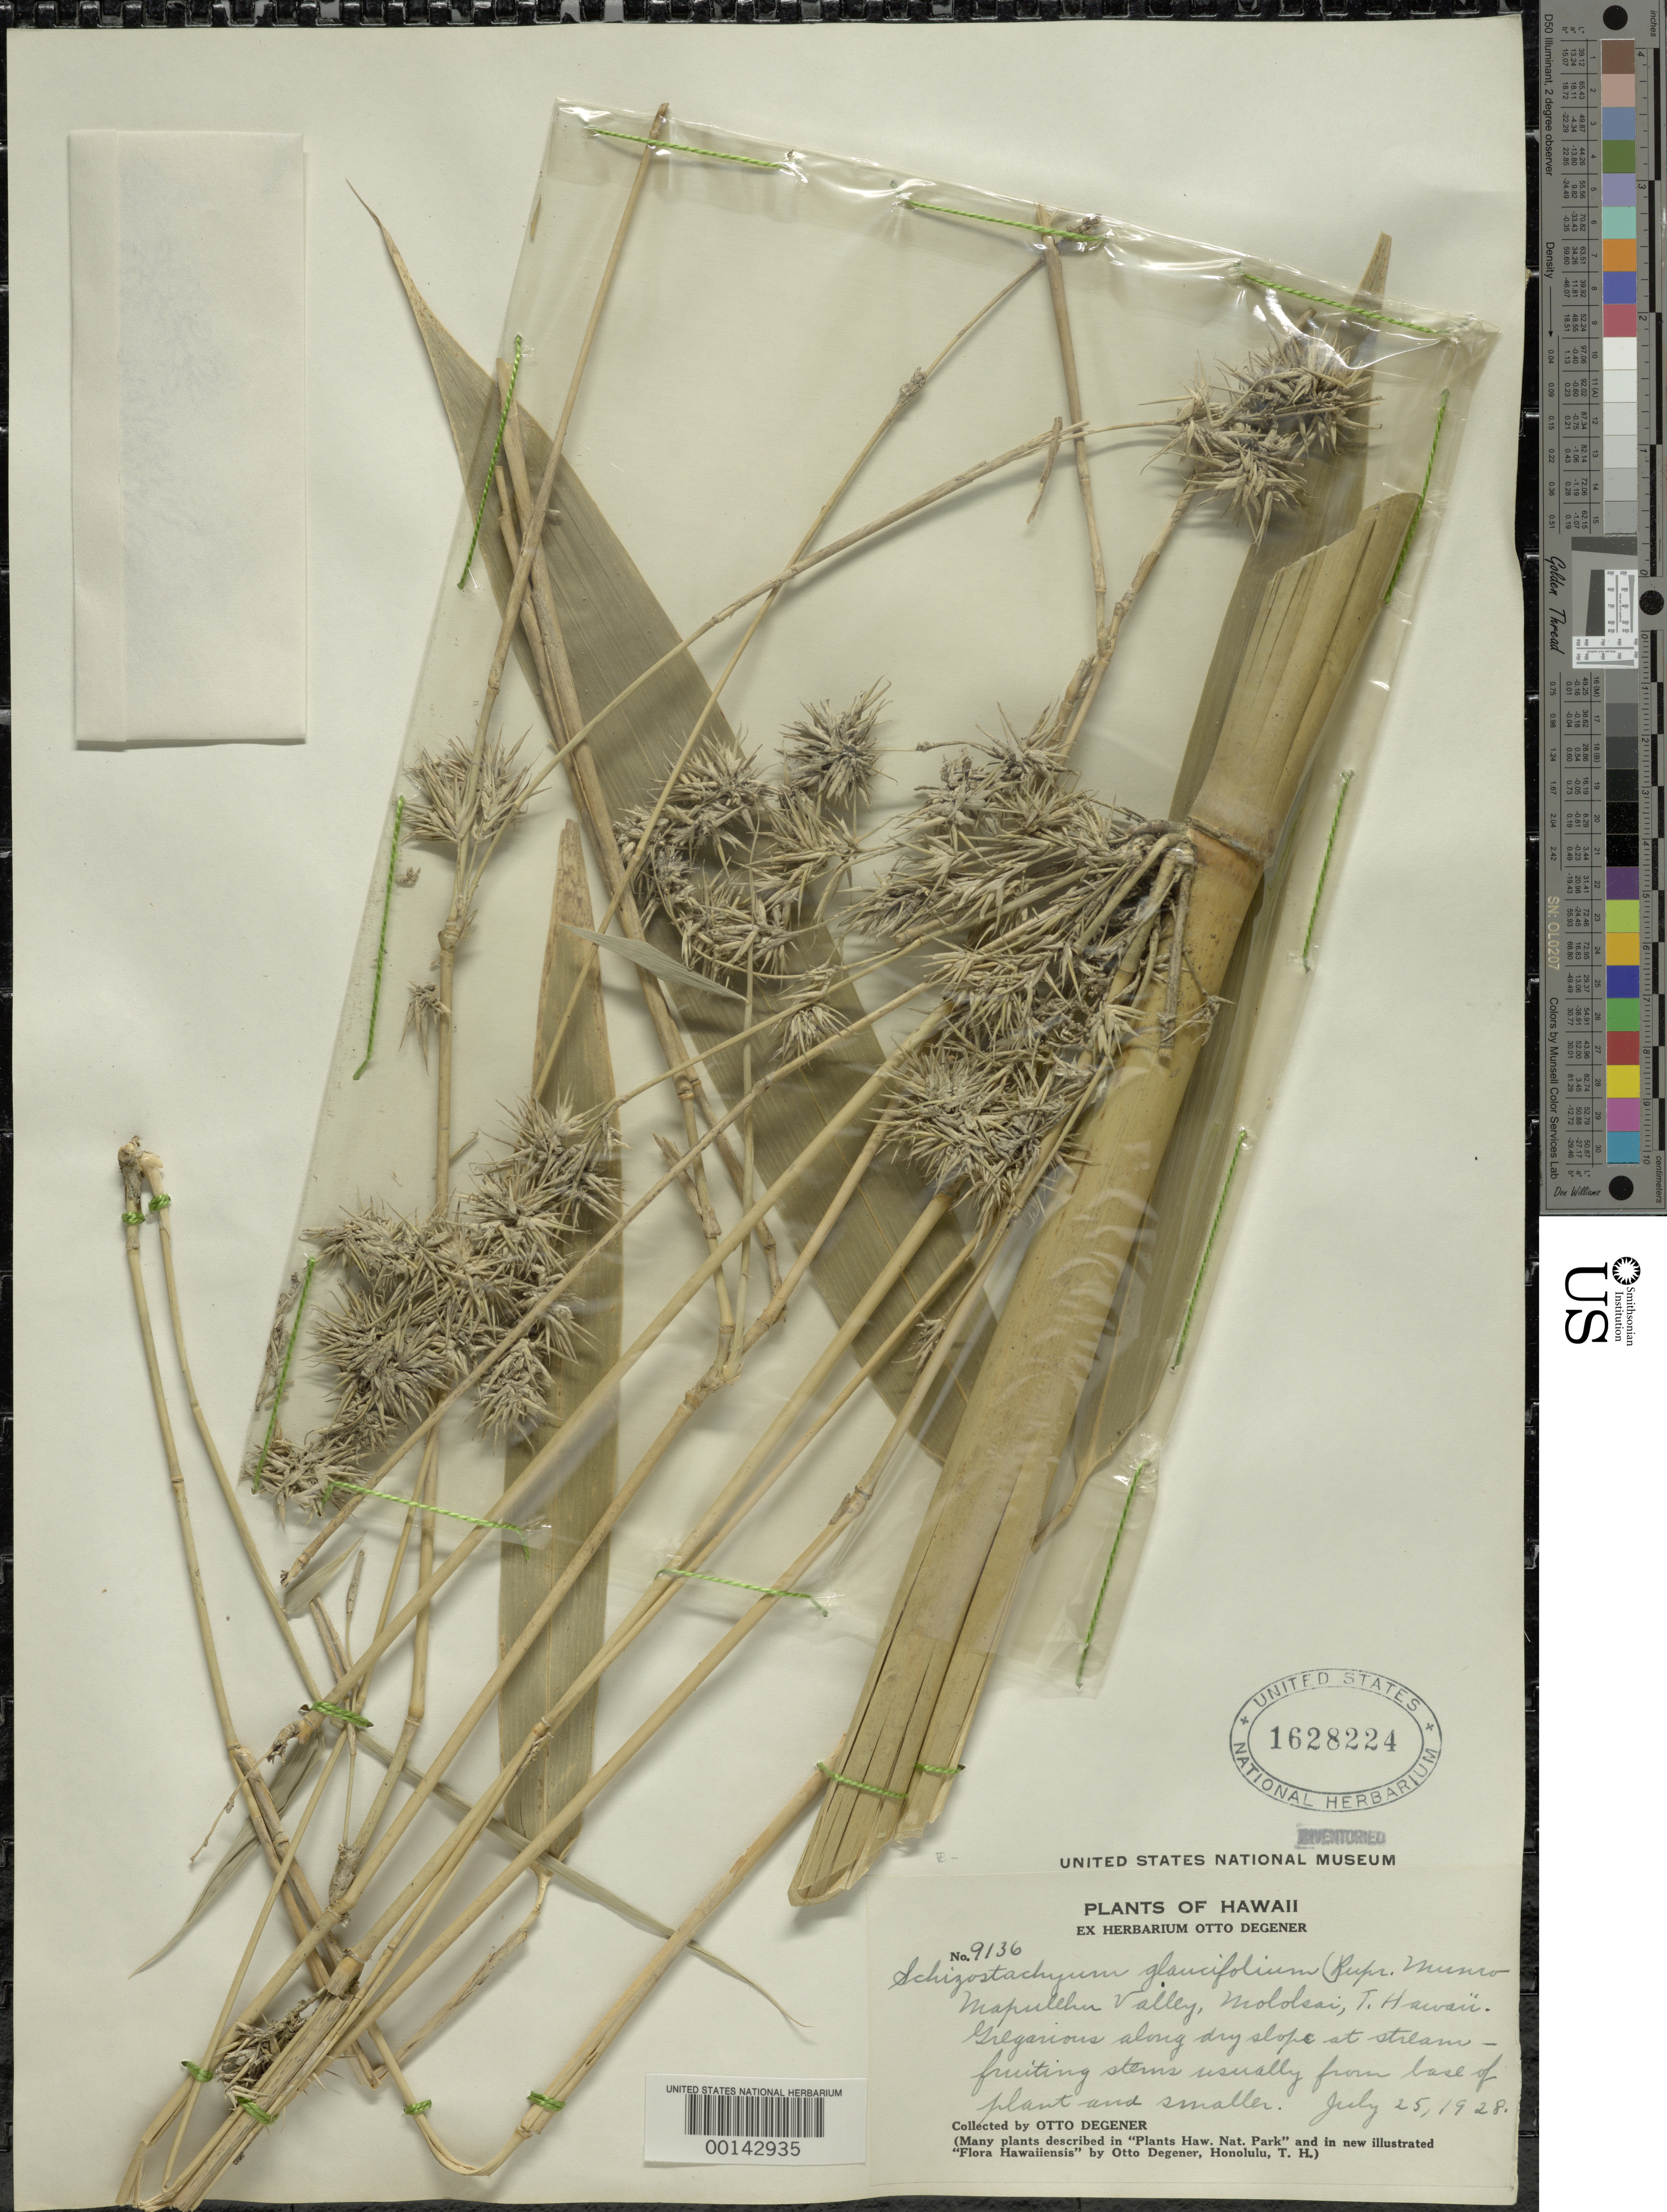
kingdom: Plantae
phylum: Tracheophyta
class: Liliopsida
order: Poales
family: Poaceae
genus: Schizostachyum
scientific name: Schizostachyum glaucifolium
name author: (Rupr.) Munro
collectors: O. Degener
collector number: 9136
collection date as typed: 25 Jul 1928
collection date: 1928-07-25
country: United States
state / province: Hawaii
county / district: Maui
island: Maui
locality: Mololsai, mapulehu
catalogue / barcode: US 1628224